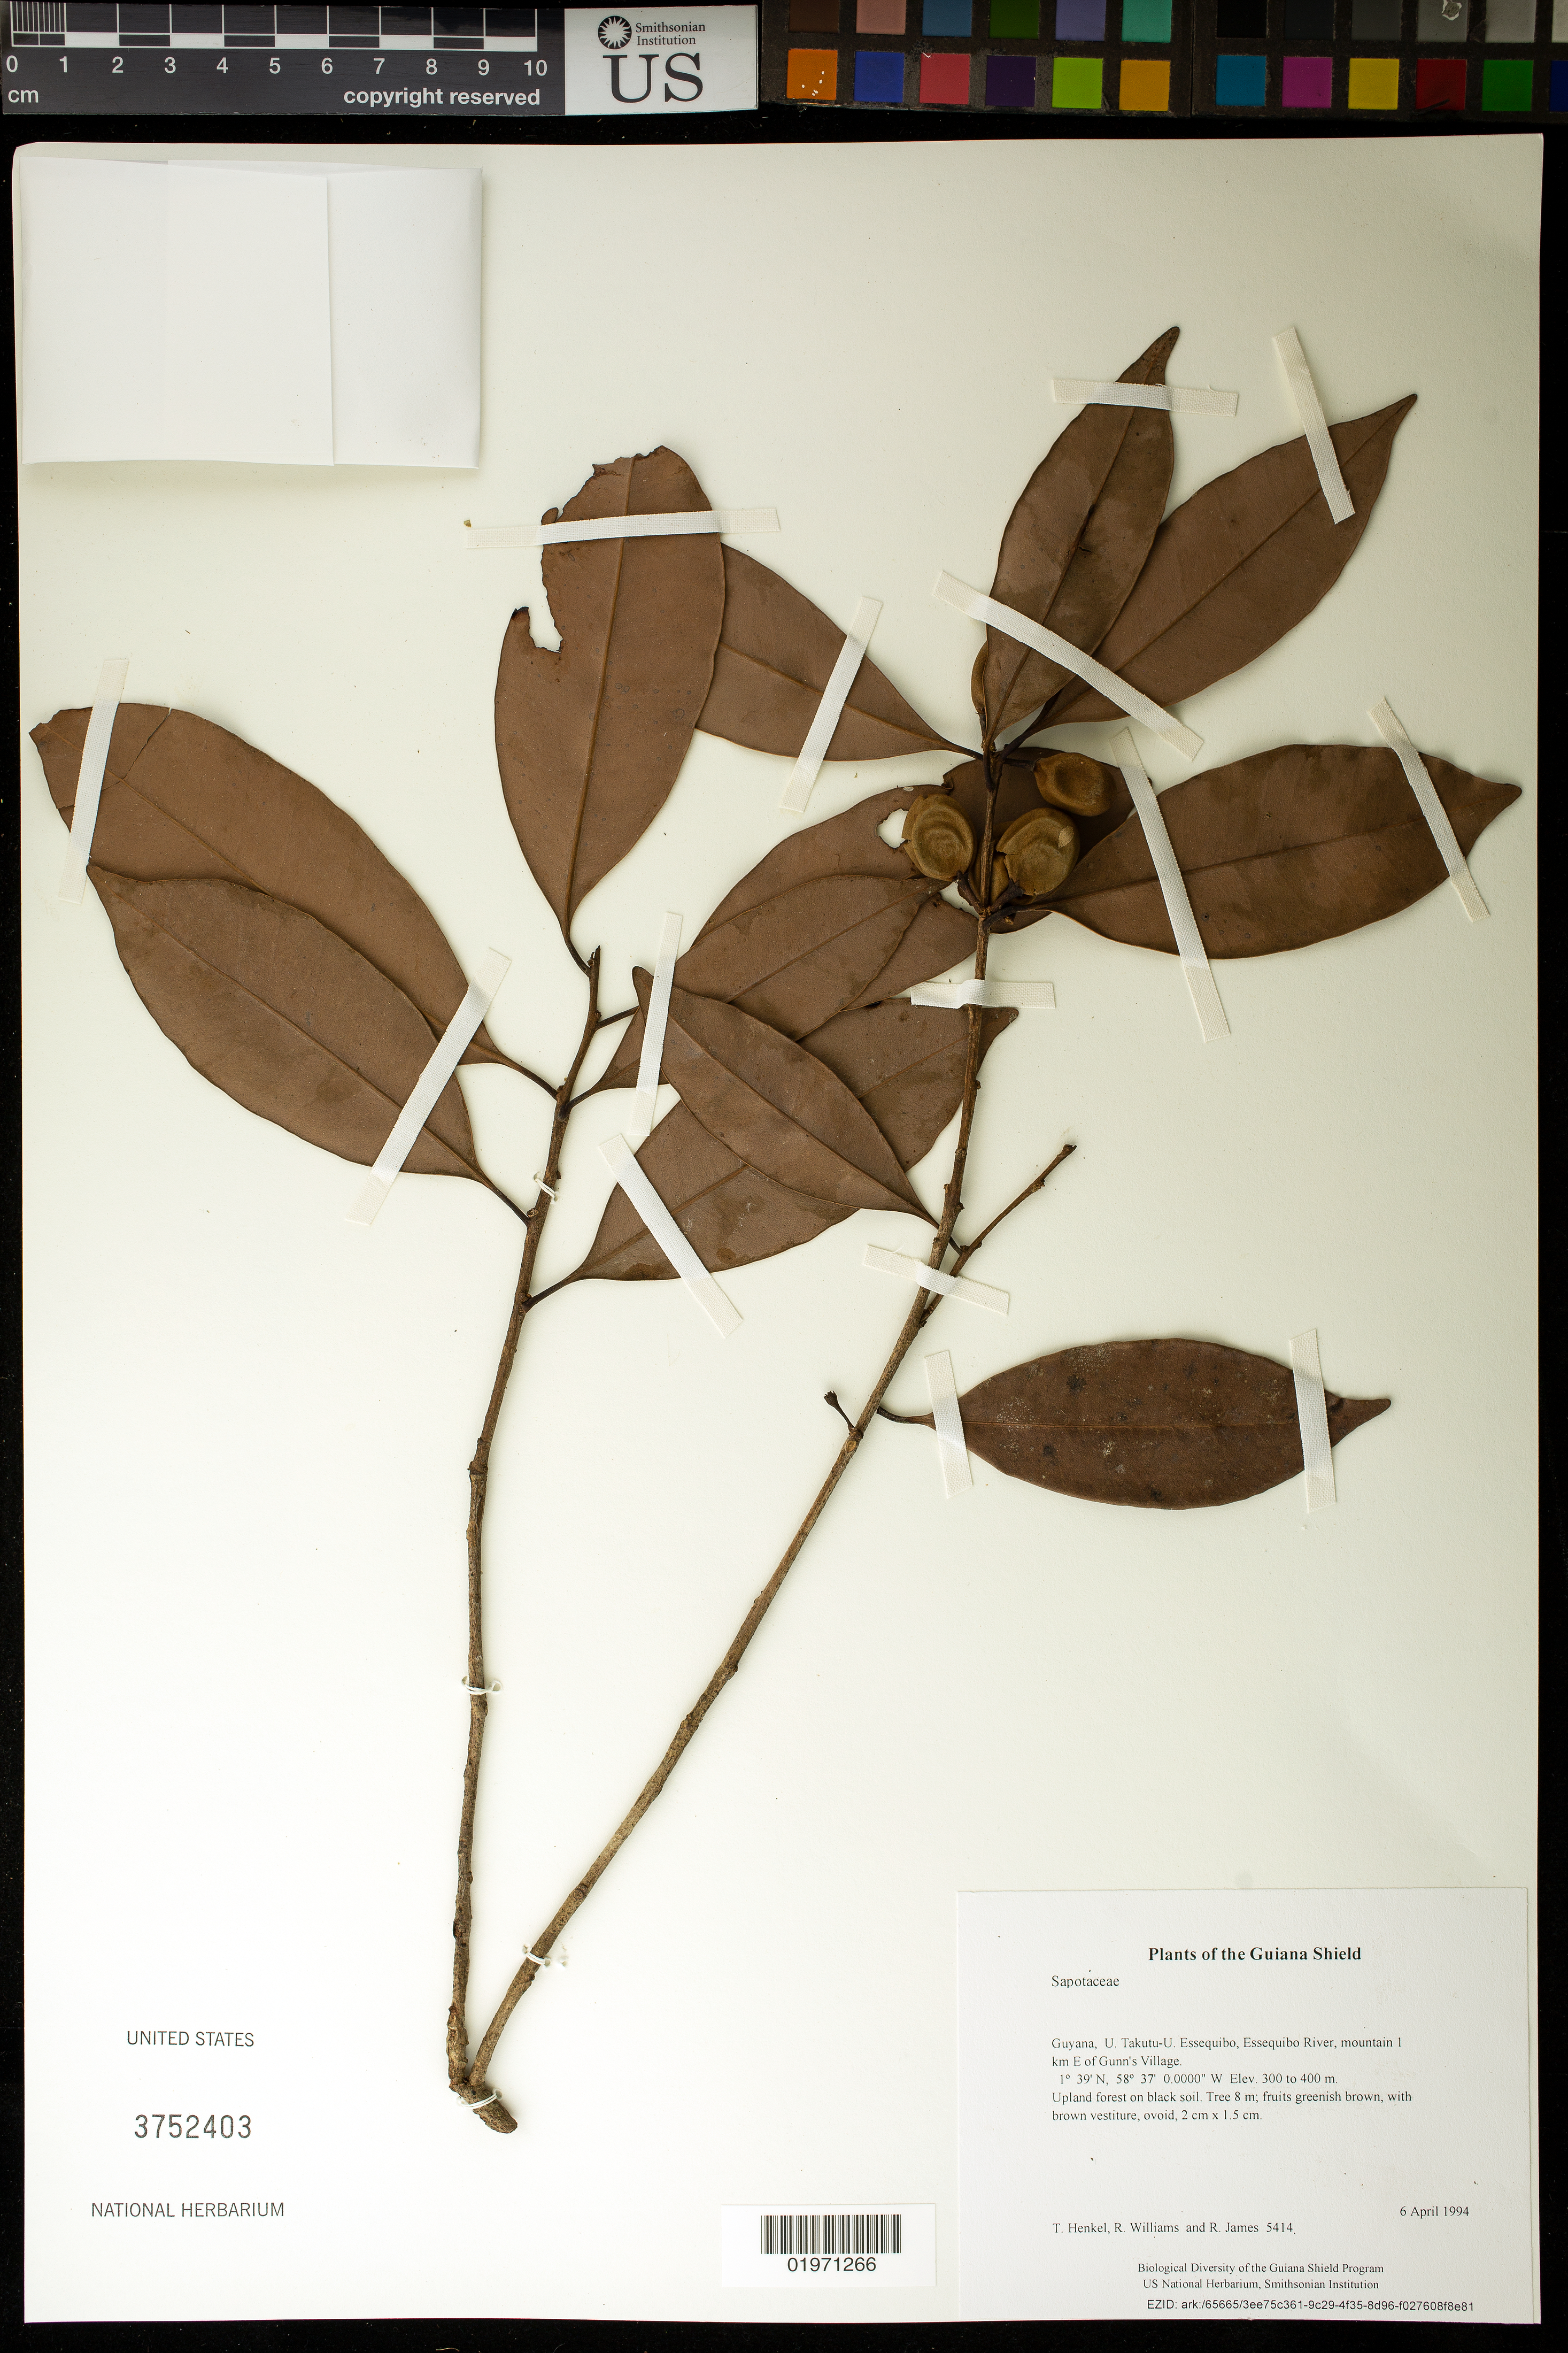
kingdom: Plantae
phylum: Tracheophyta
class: Magnoliopsida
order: Ericales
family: Sapotaceae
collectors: T. Henkel, R. Williams & R. James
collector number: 5414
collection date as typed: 6 April 1994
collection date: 1994-04-06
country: Guyana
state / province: U. Takutu-U. Essequibo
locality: Essequibo River, mountain 1 km E of Gunn's Village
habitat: Upland forest on black soil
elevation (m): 300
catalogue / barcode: US 3752403